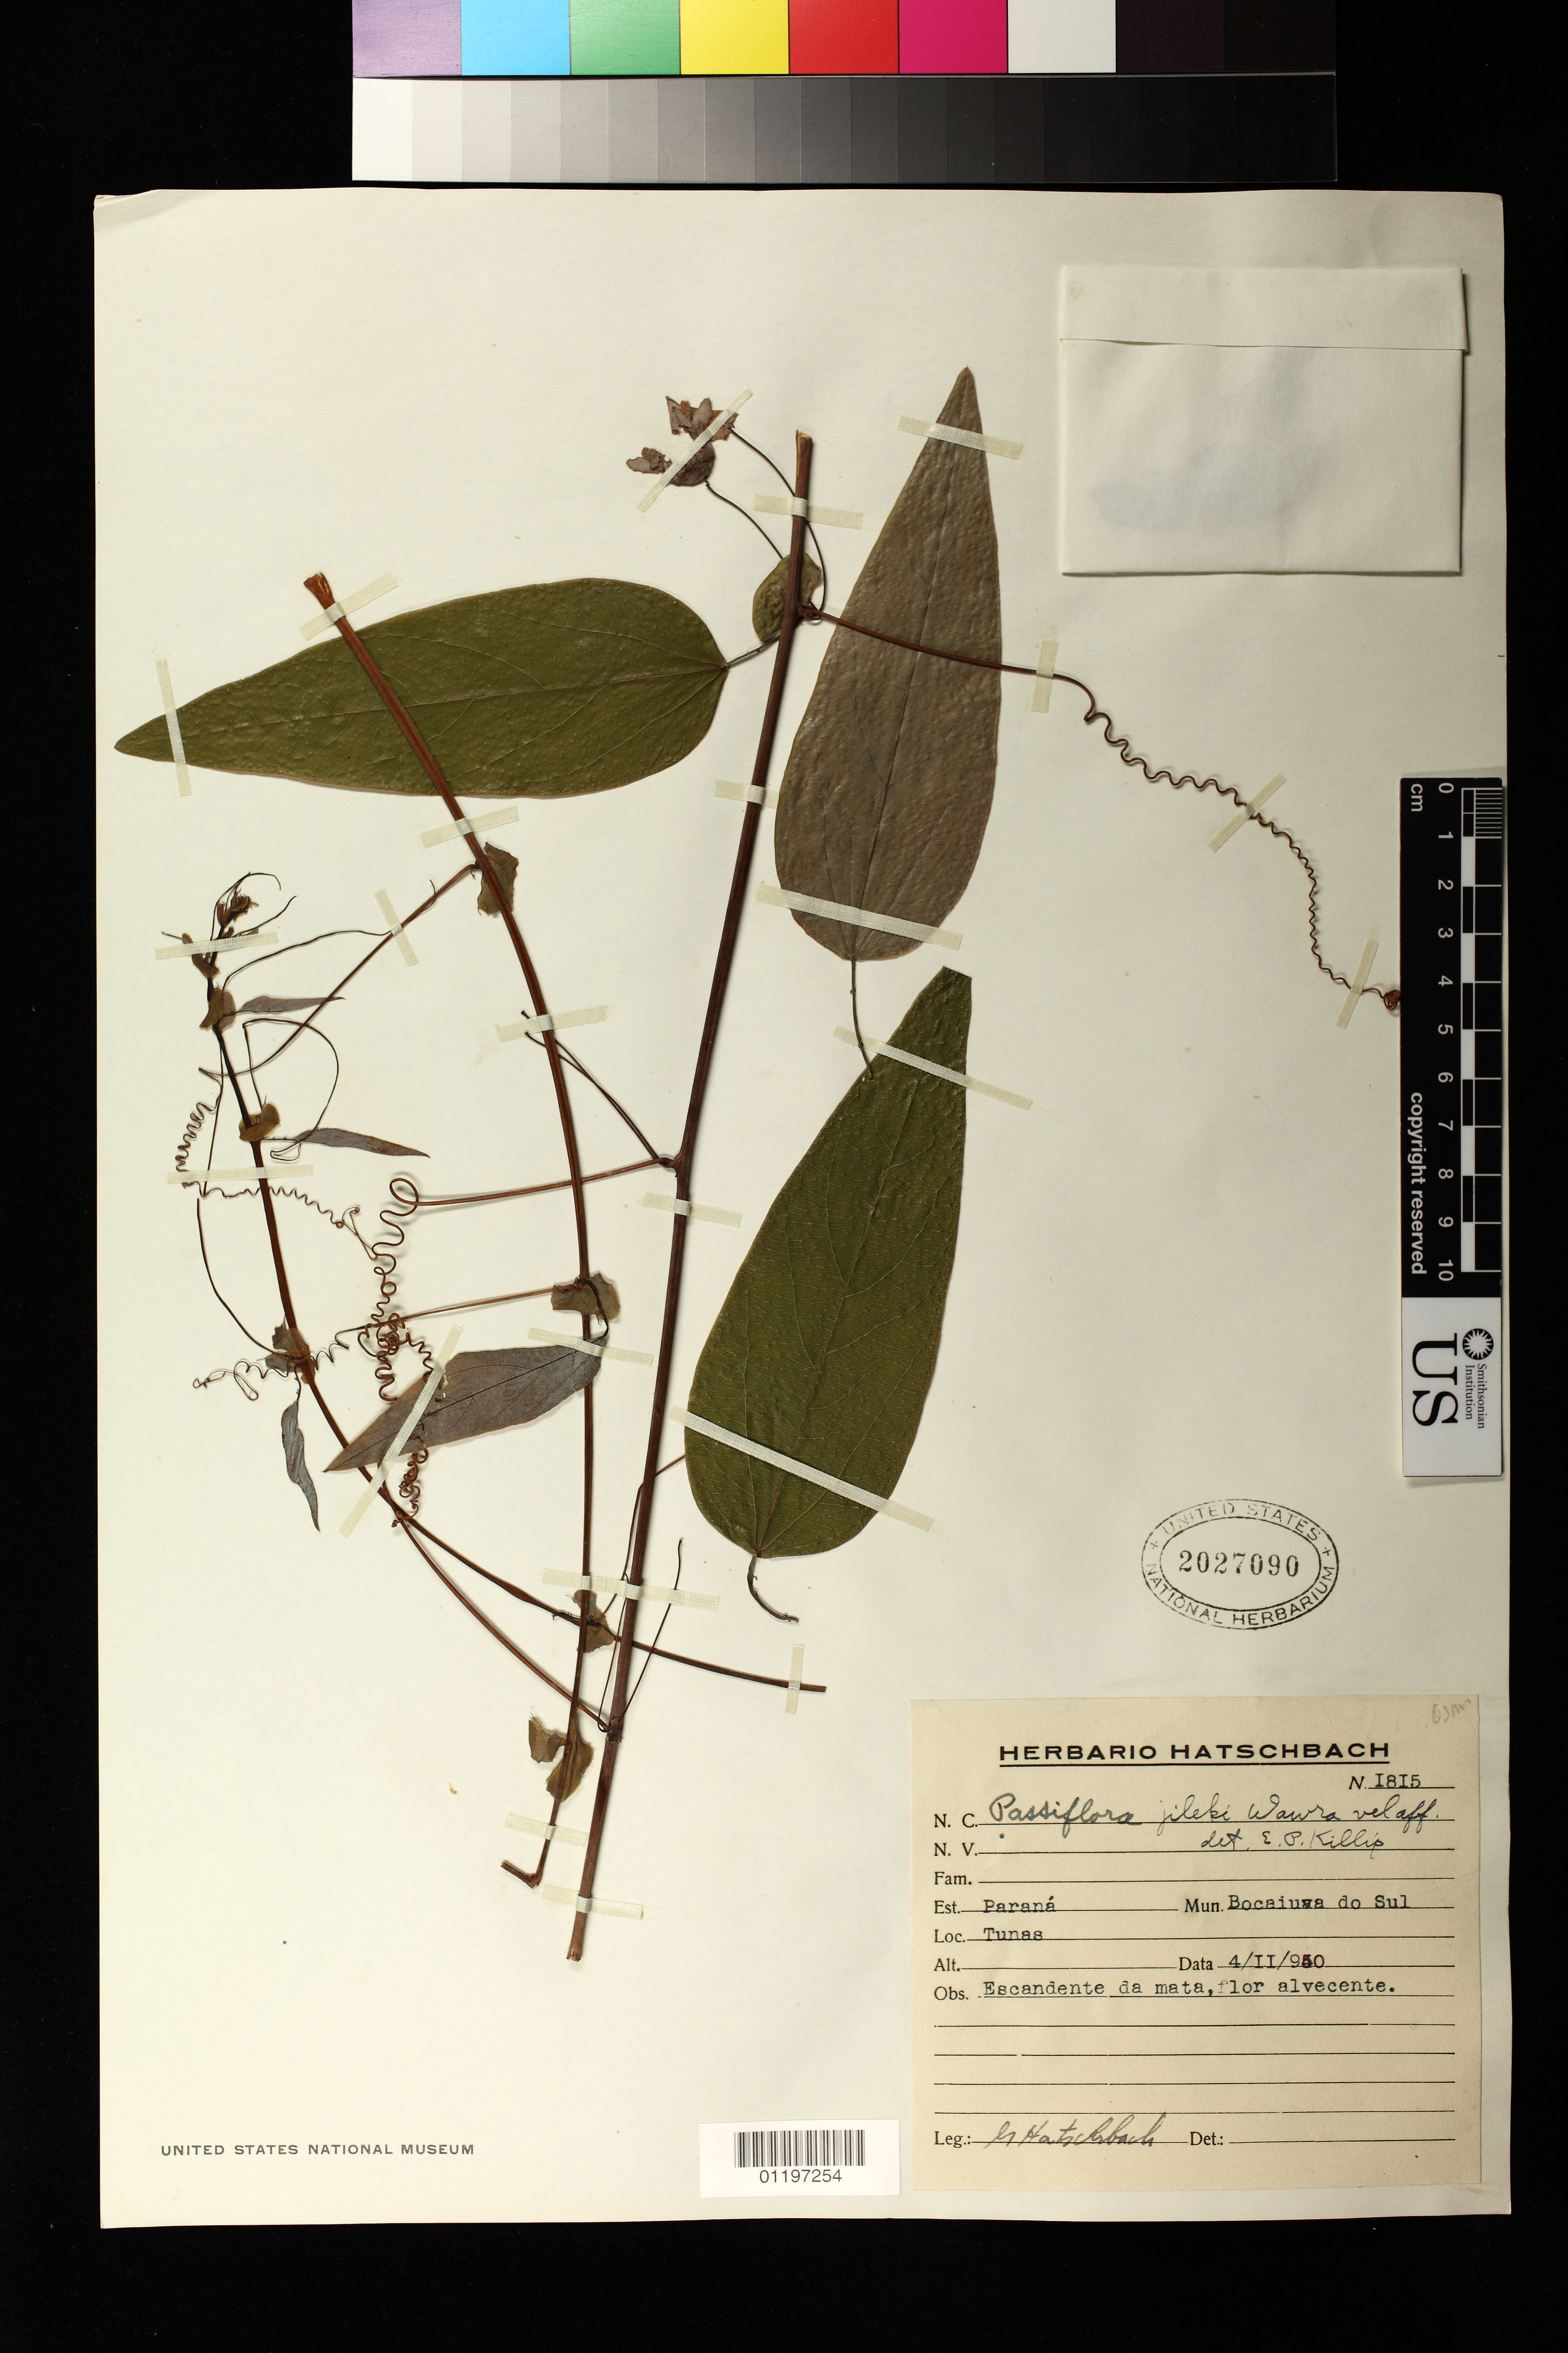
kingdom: Plantae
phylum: Tracheophyta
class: Magnoliopsida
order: Malpighiales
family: Passifloraceae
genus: Passiflora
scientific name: Passiflora jilekii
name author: Wawra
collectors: G. Hatschbach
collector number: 1815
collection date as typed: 02 Apr 1950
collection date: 1950-04-02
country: Brazil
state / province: Paraná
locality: Bocaiuva do Sul, Tunas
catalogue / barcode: US 2027090